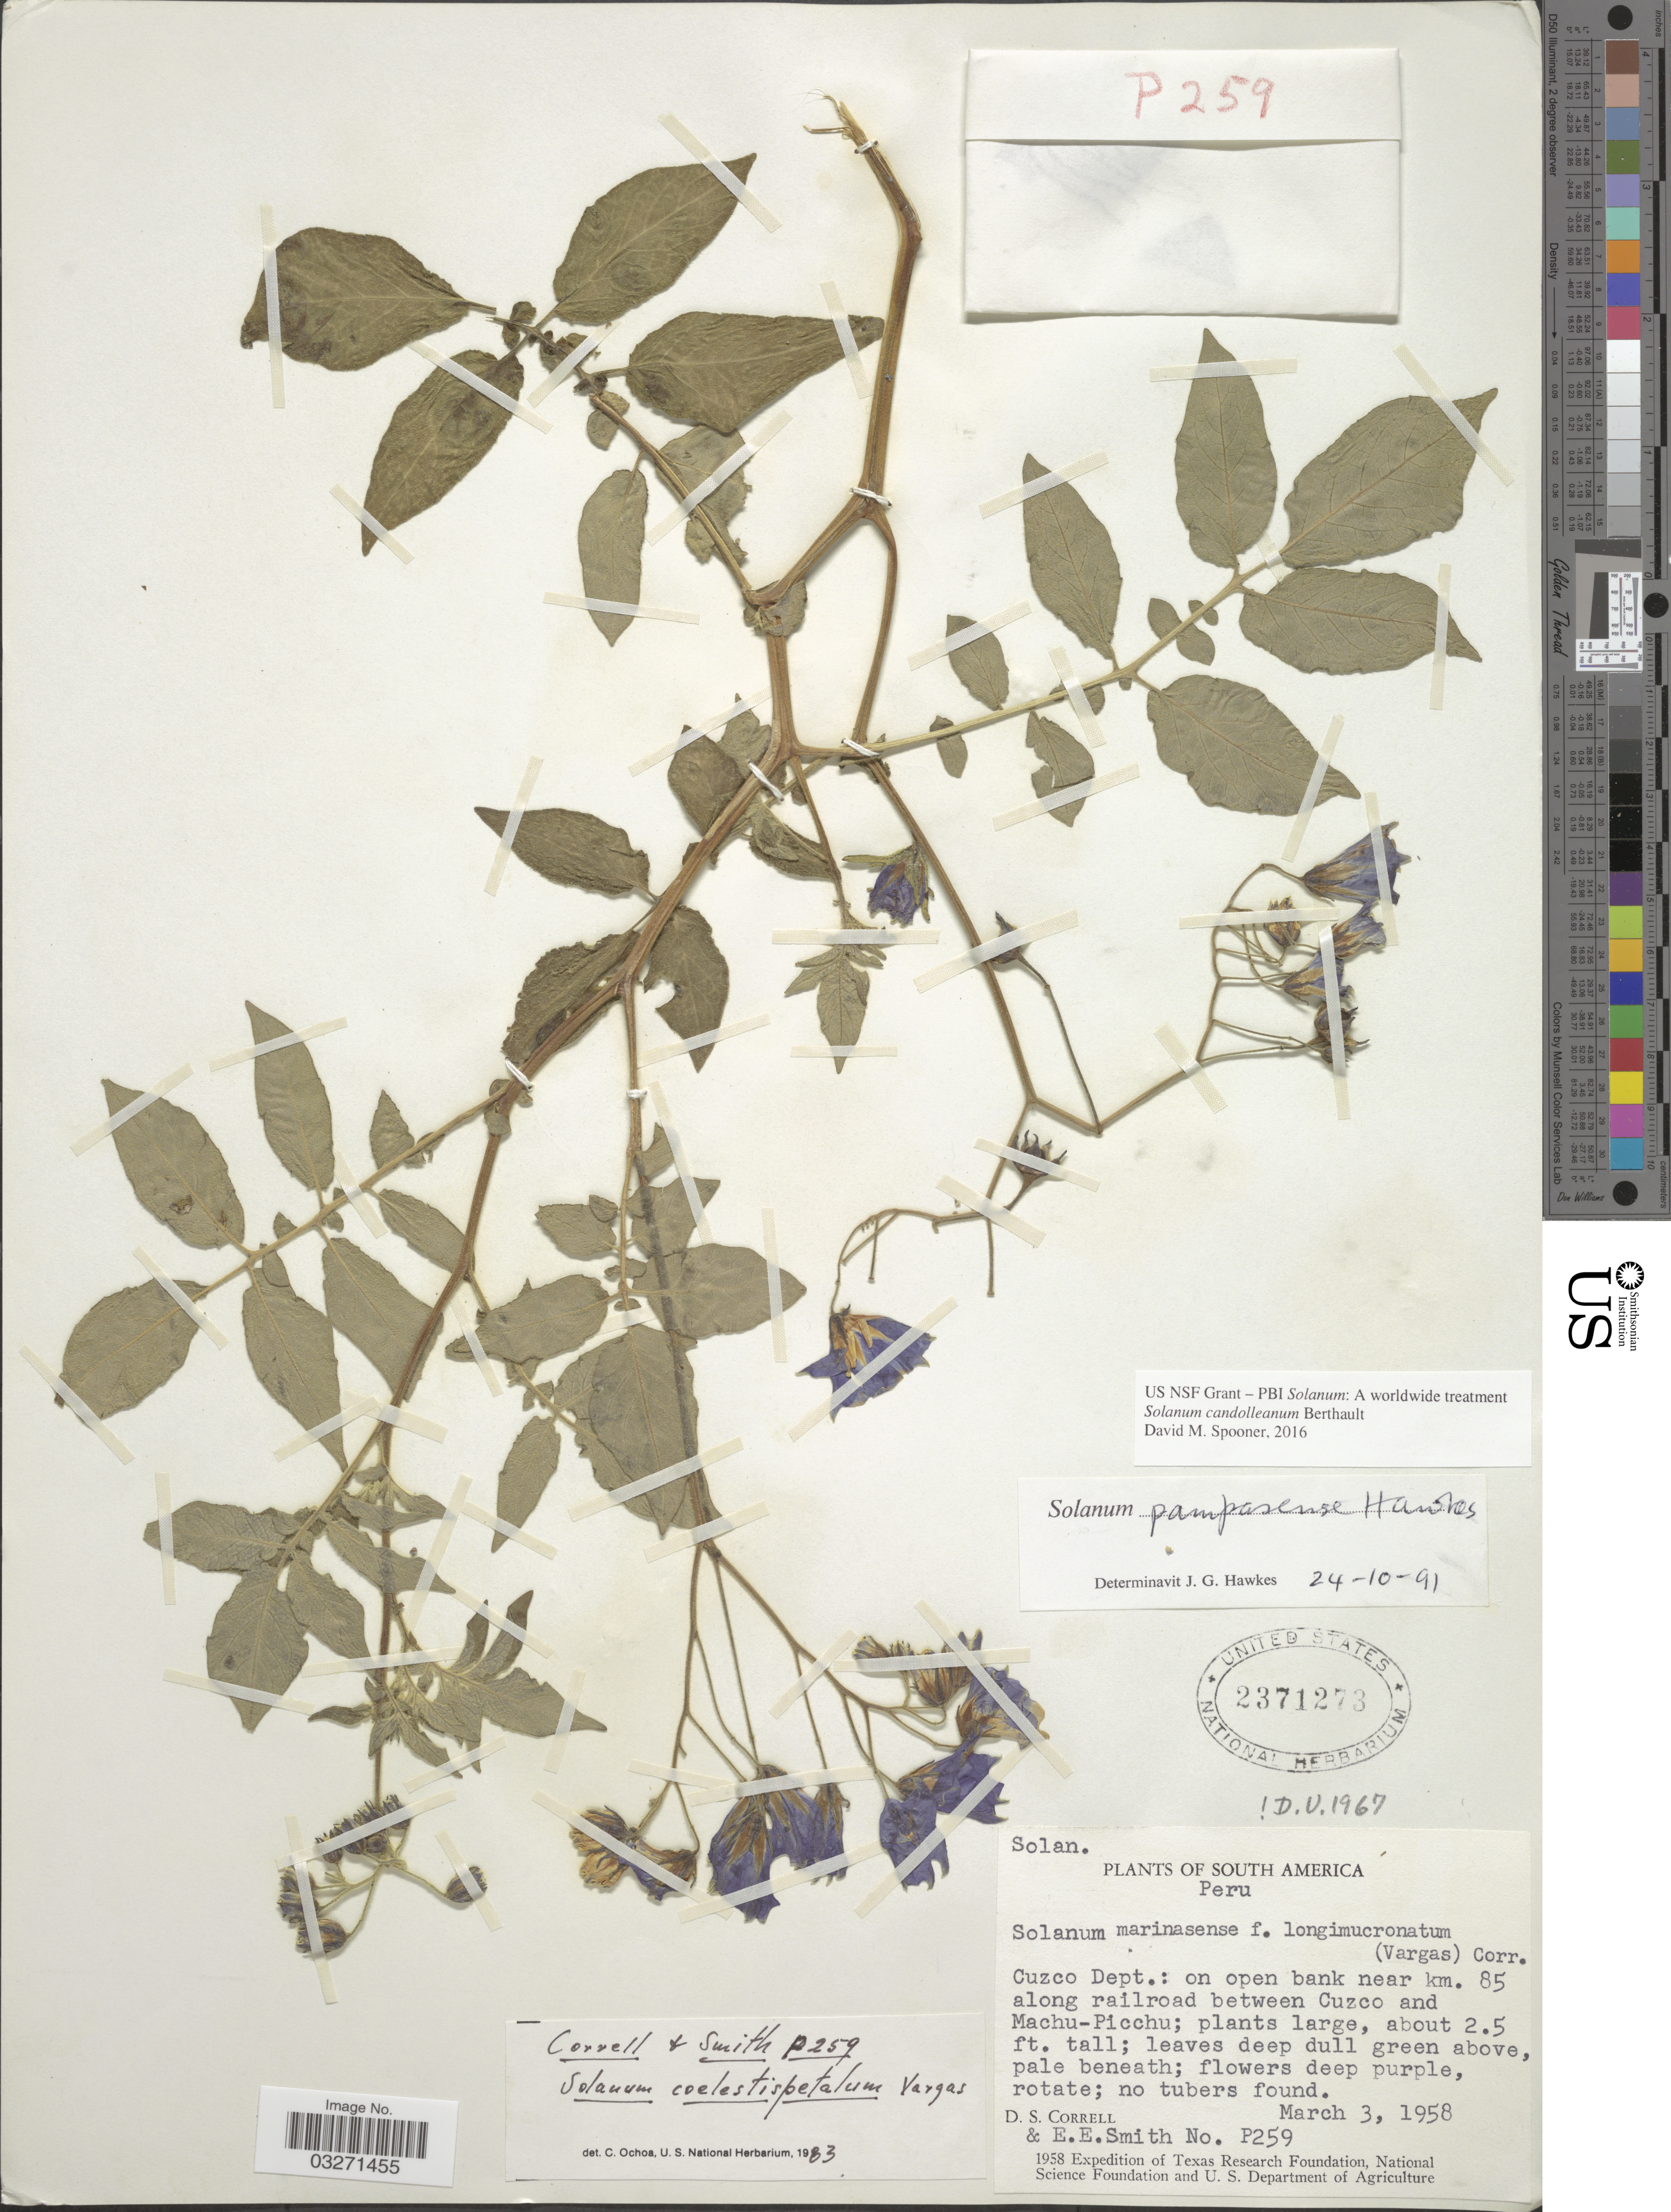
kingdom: Plantae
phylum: Tracheophyta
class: Magnoliopsida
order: Solanales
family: Solanaceae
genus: Solanum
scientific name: Solanum candolleanum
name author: Berthault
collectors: D. S. Correll & E. E. Smith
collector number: P259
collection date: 1958-03-03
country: Peru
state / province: Cusco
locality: Cuzco Dept.: on open bank near km. 85 along railroad between Cuzco and Machu-Picchu.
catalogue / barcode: US 2371273